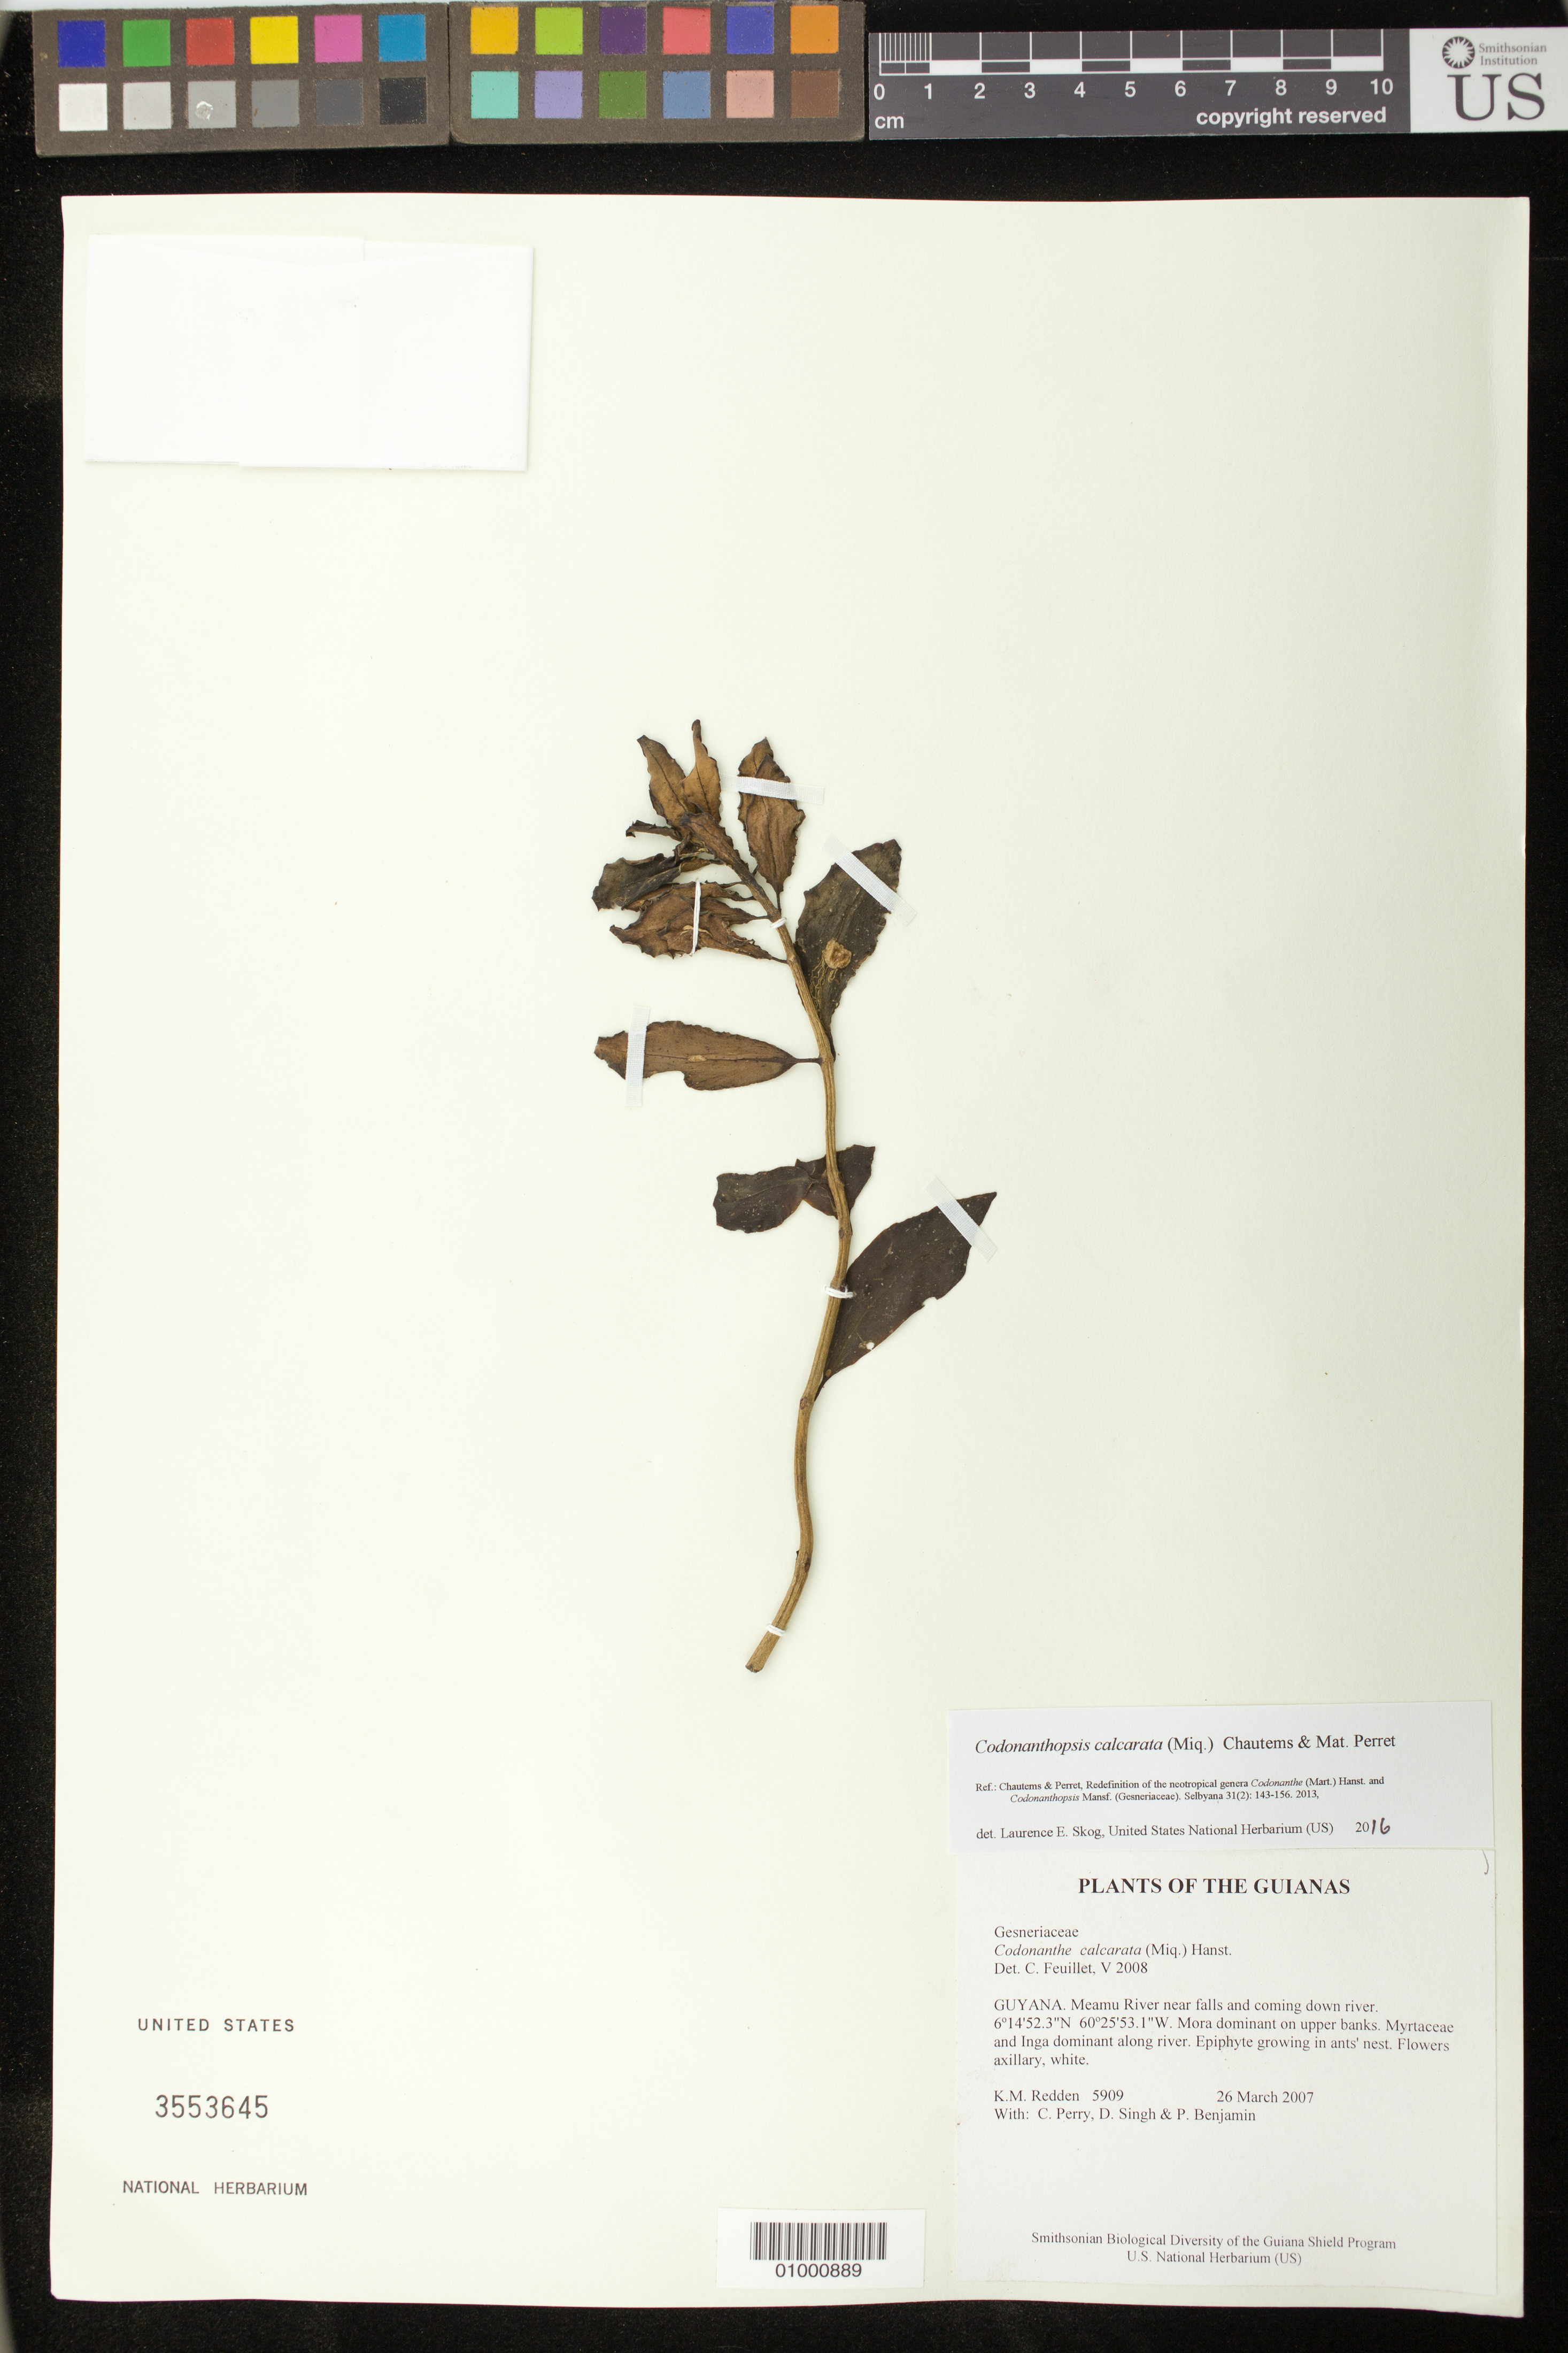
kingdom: Plantae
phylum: Tracheophyta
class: Magnoliopsida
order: Lamiales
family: Gesneriaceae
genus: Codonanthopsis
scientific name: Codonanthopsis calcarata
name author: (Miq.) Chautems & Mat.Perret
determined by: Skog, Laurence E.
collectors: K. M. Redden, C. Perry, D. Singh & P. Benjamin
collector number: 5909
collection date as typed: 26 Mar 2007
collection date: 2007-03-26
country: Guyana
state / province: Cuyuni-Mazaruni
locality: Meamu River near falls and coming down river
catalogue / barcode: US 3553645